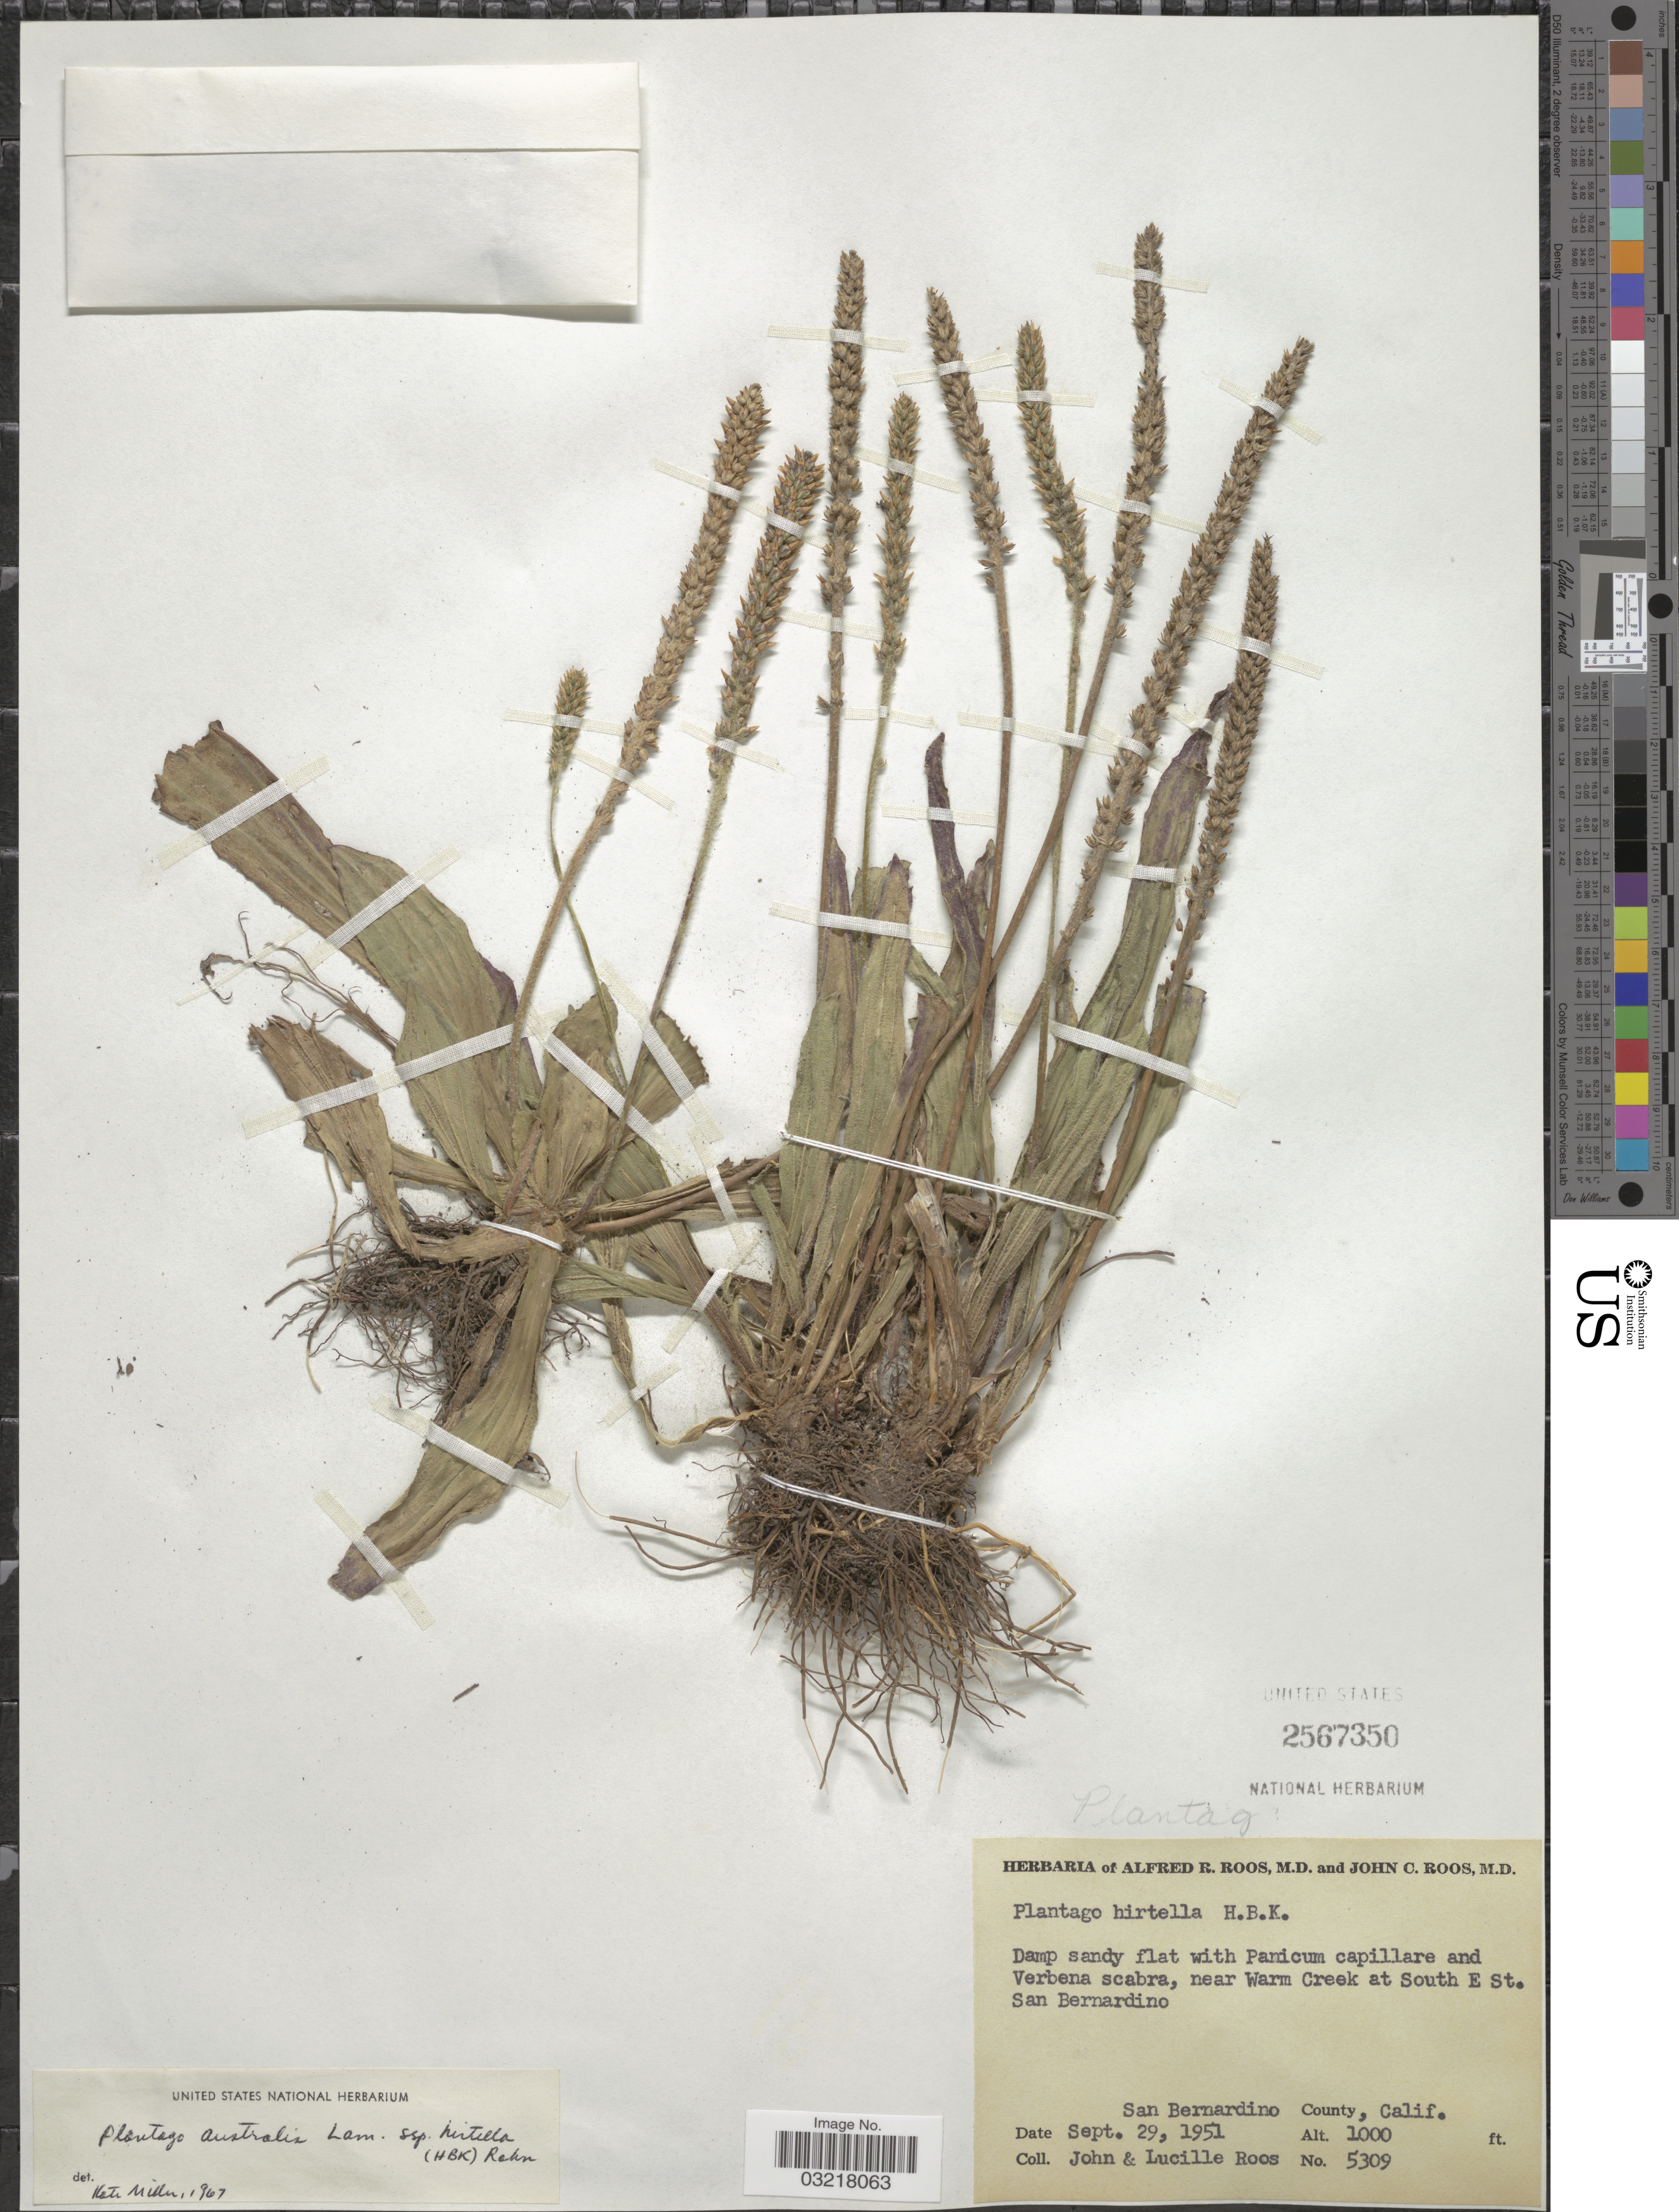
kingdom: Plantae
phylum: Tracheophyta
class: Magnoliopsida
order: Lamiales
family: Plantaginaceae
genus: Plantago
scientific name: Plantago australis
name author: Lam.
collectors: J. C. Roos & L. Roos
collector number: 5309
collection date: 1951-09-29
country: United States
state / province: California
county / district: San Bernardino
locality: Near Warm Creek at South E St. San Bernardino. San Bernardino County.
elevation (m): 305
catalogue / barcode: US 2567350